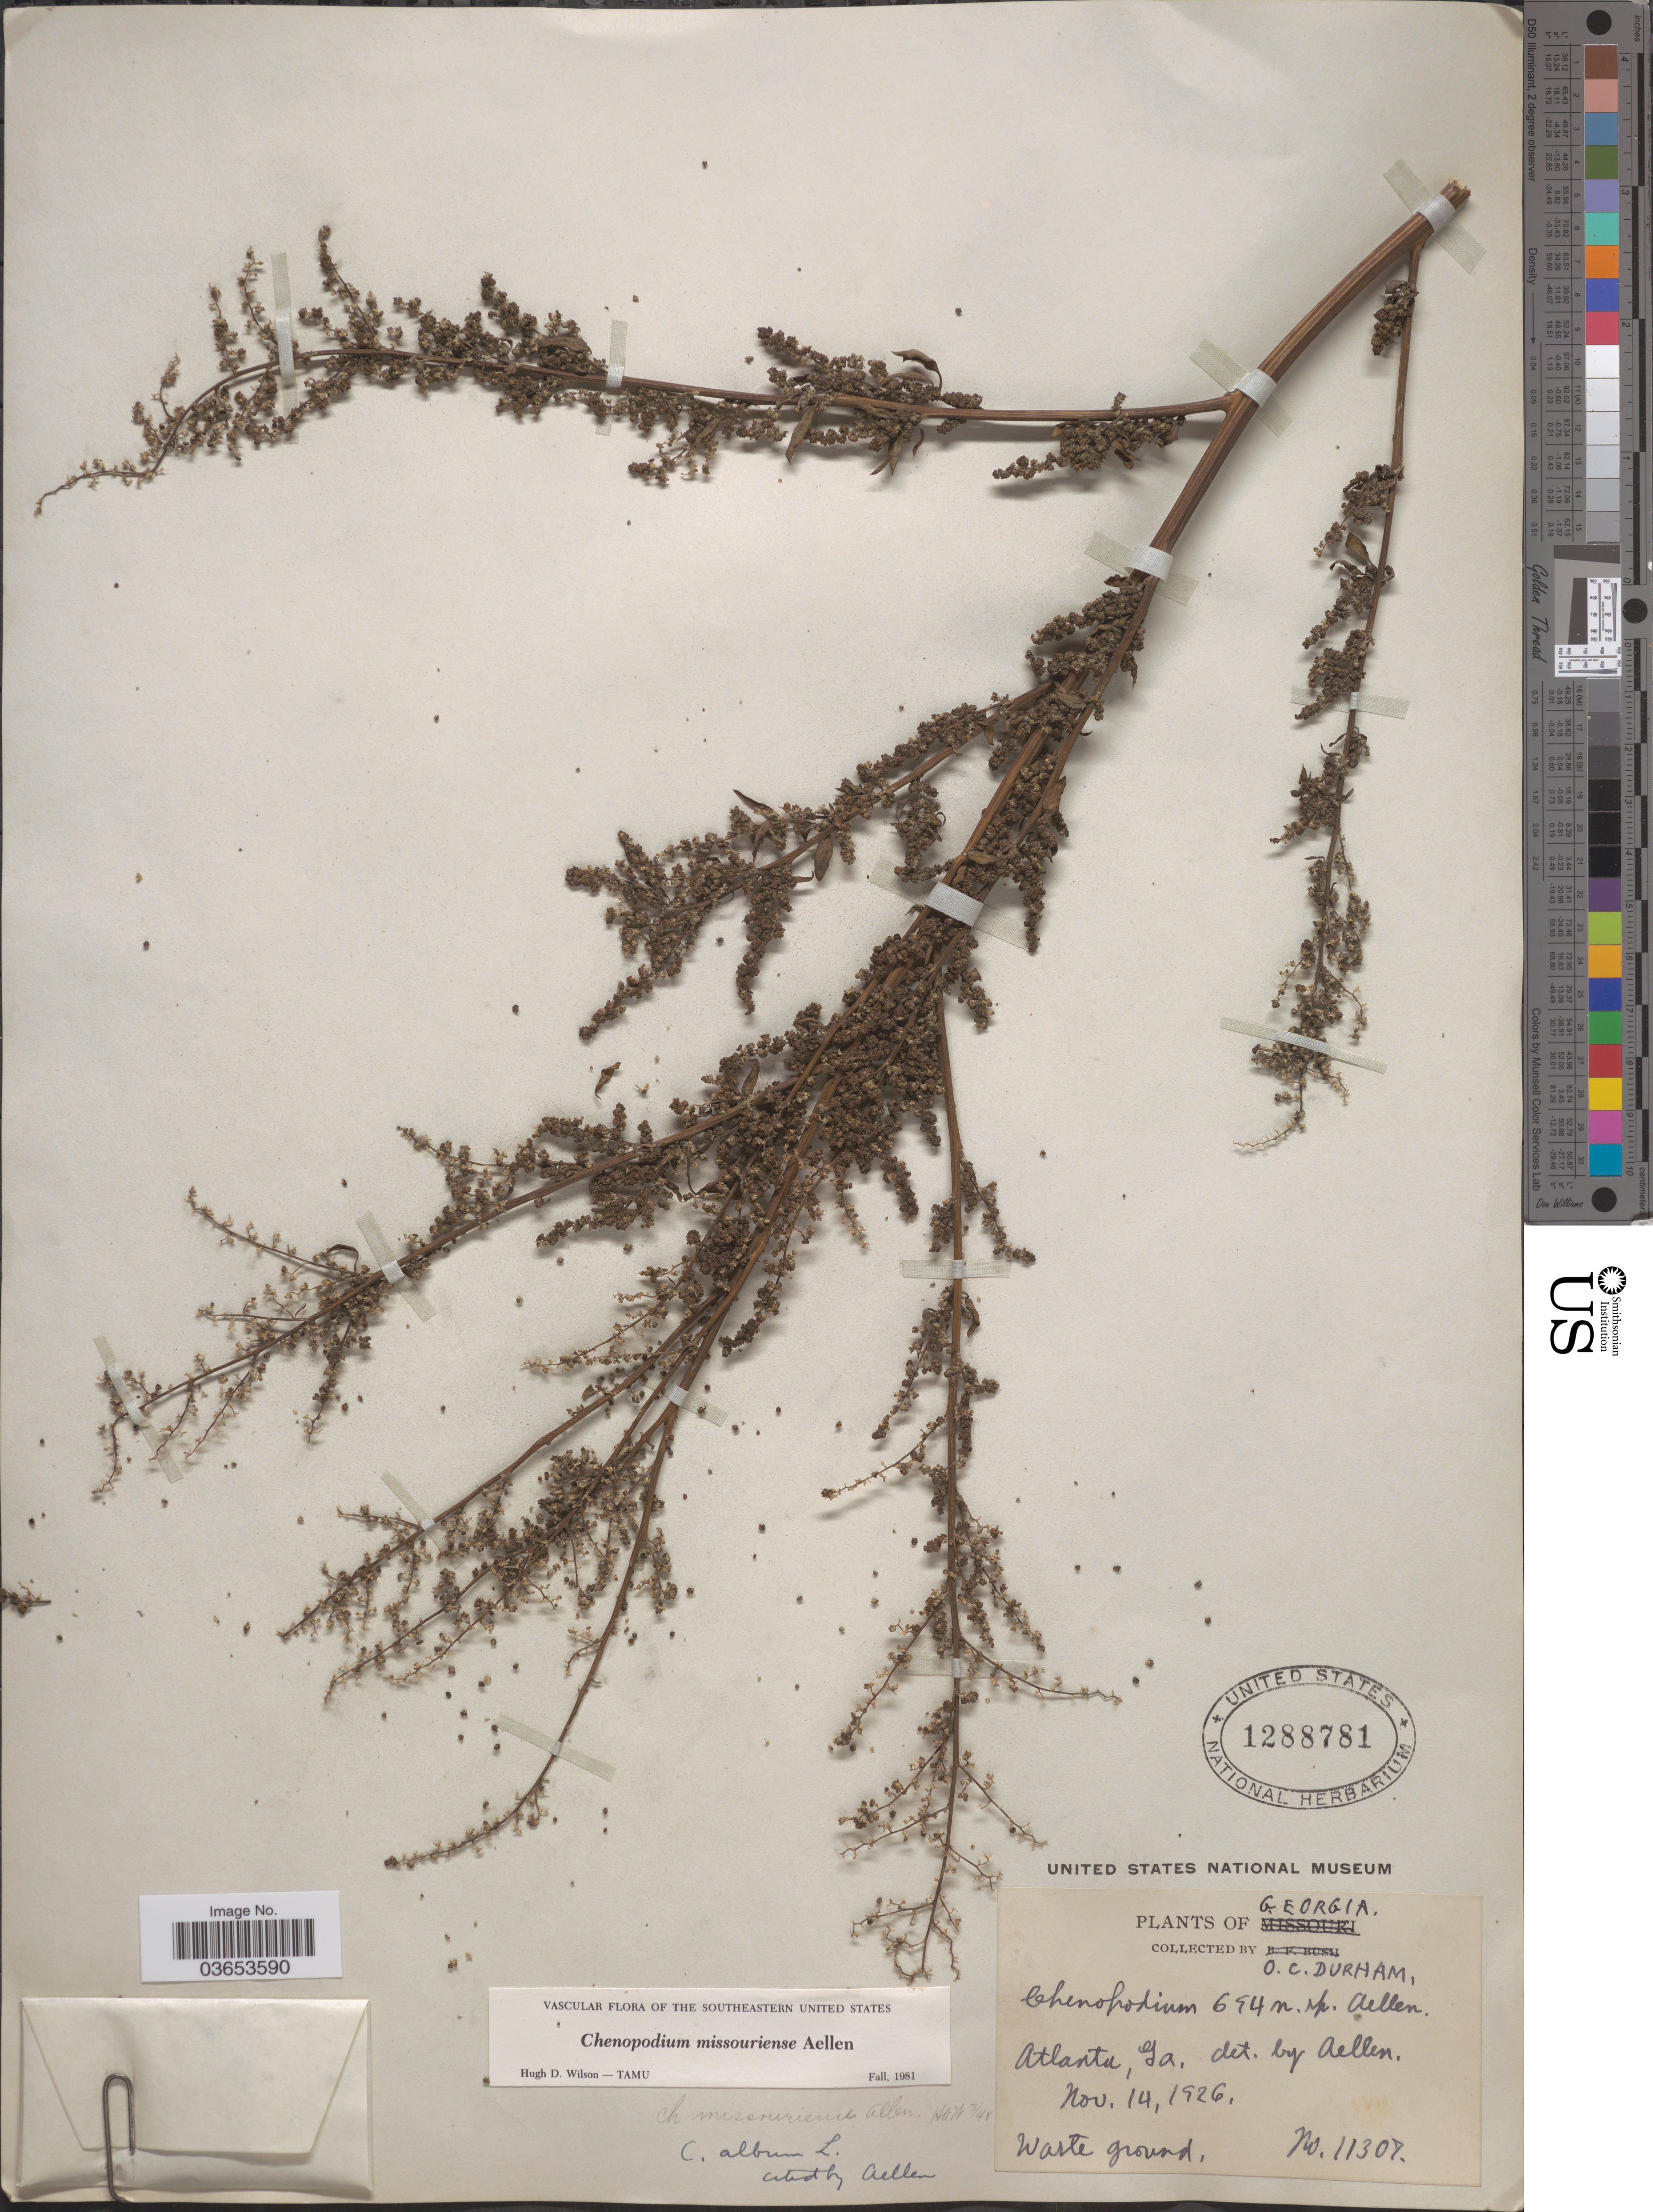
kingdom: Plantae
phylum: Tracheophyta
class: Magnoliopsida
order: Caryophyllales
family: Amaranthaceae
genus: Chenopodium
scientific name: Chenopodium missouriense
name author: Aellen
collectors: O. Durham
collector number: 11307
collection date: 1926-11-14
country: United States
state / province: Georgia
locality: Atlanta.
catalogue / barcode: US 1288781